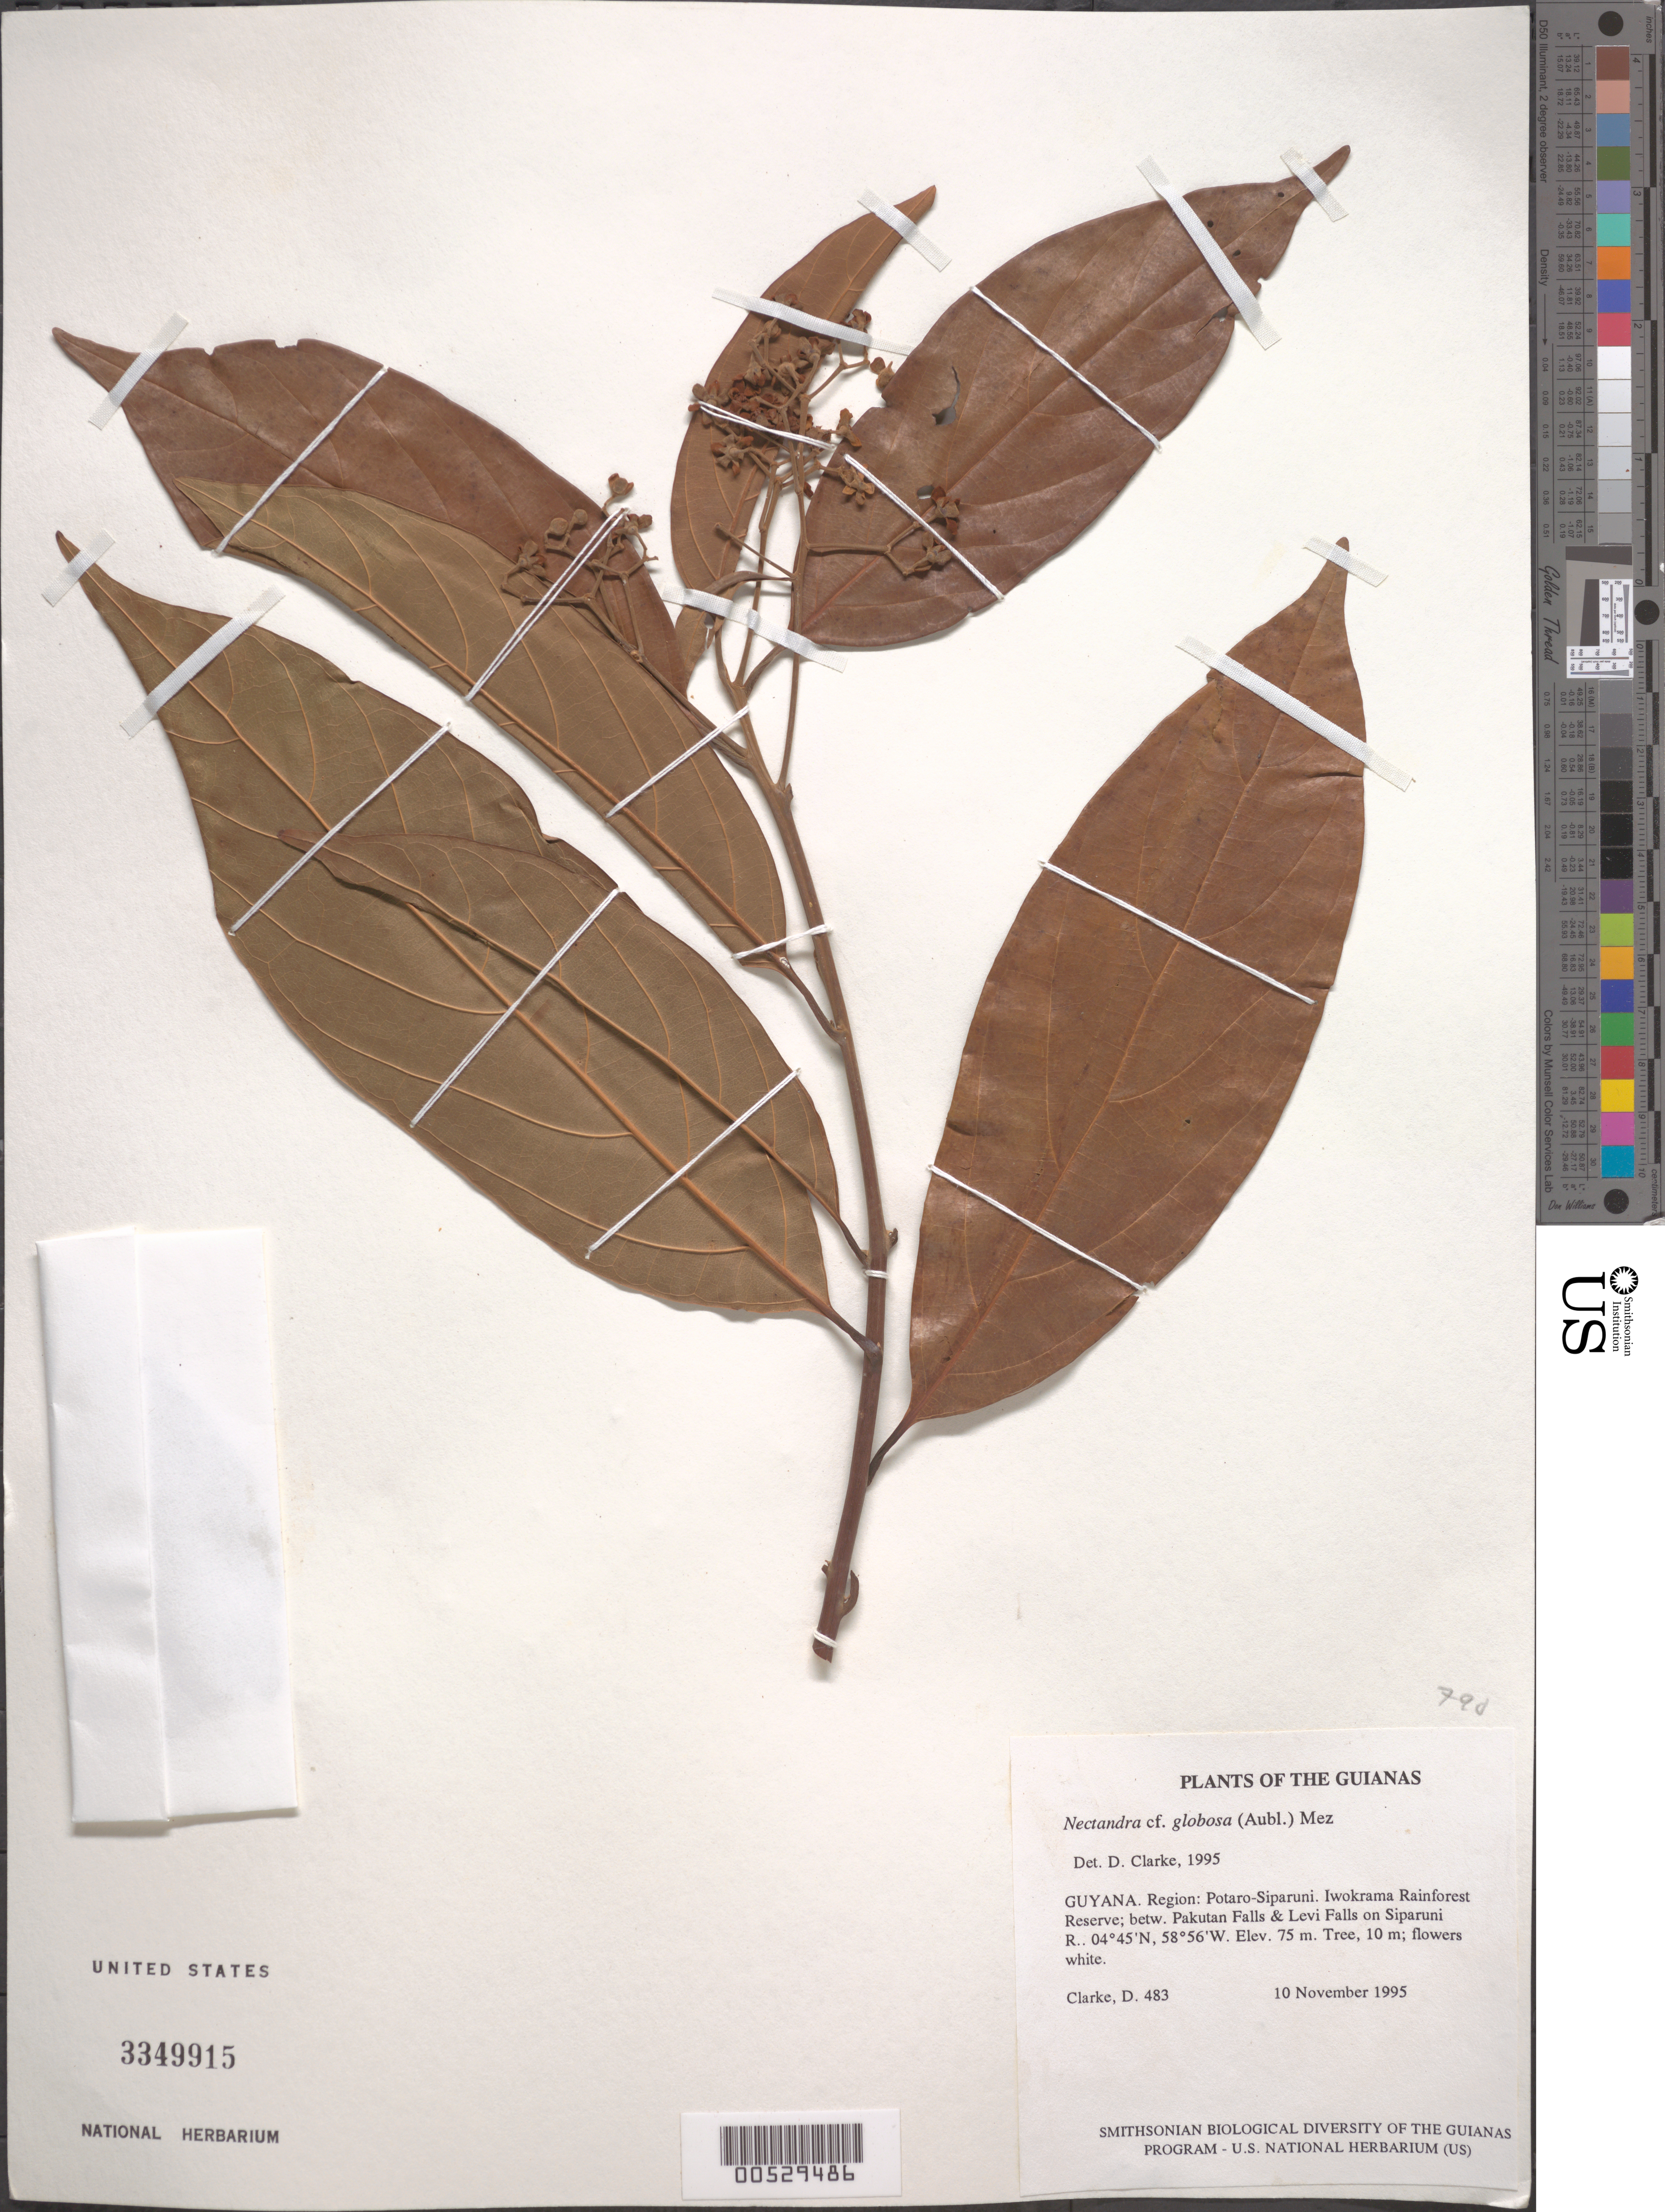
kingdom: Plantae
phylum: Tracheophyta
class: Magnoliopsida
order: Laurales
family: Lauraceae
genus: Nectandra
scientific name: Nectandra globosa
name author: (Aubl.) Mez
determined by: van der Werff, H., (MO), Missouri Botanical Garden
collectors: H. D. Clarke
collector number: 483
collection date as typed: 10 November 1995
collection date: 1995-11-10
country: Guyana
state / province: Potaro-Siparuni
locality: Iwokrama Rainforest Reserve; betw. Pakutau Falls & Levi Falls on Siparuni R.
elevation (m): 75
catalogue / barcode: US 3349915